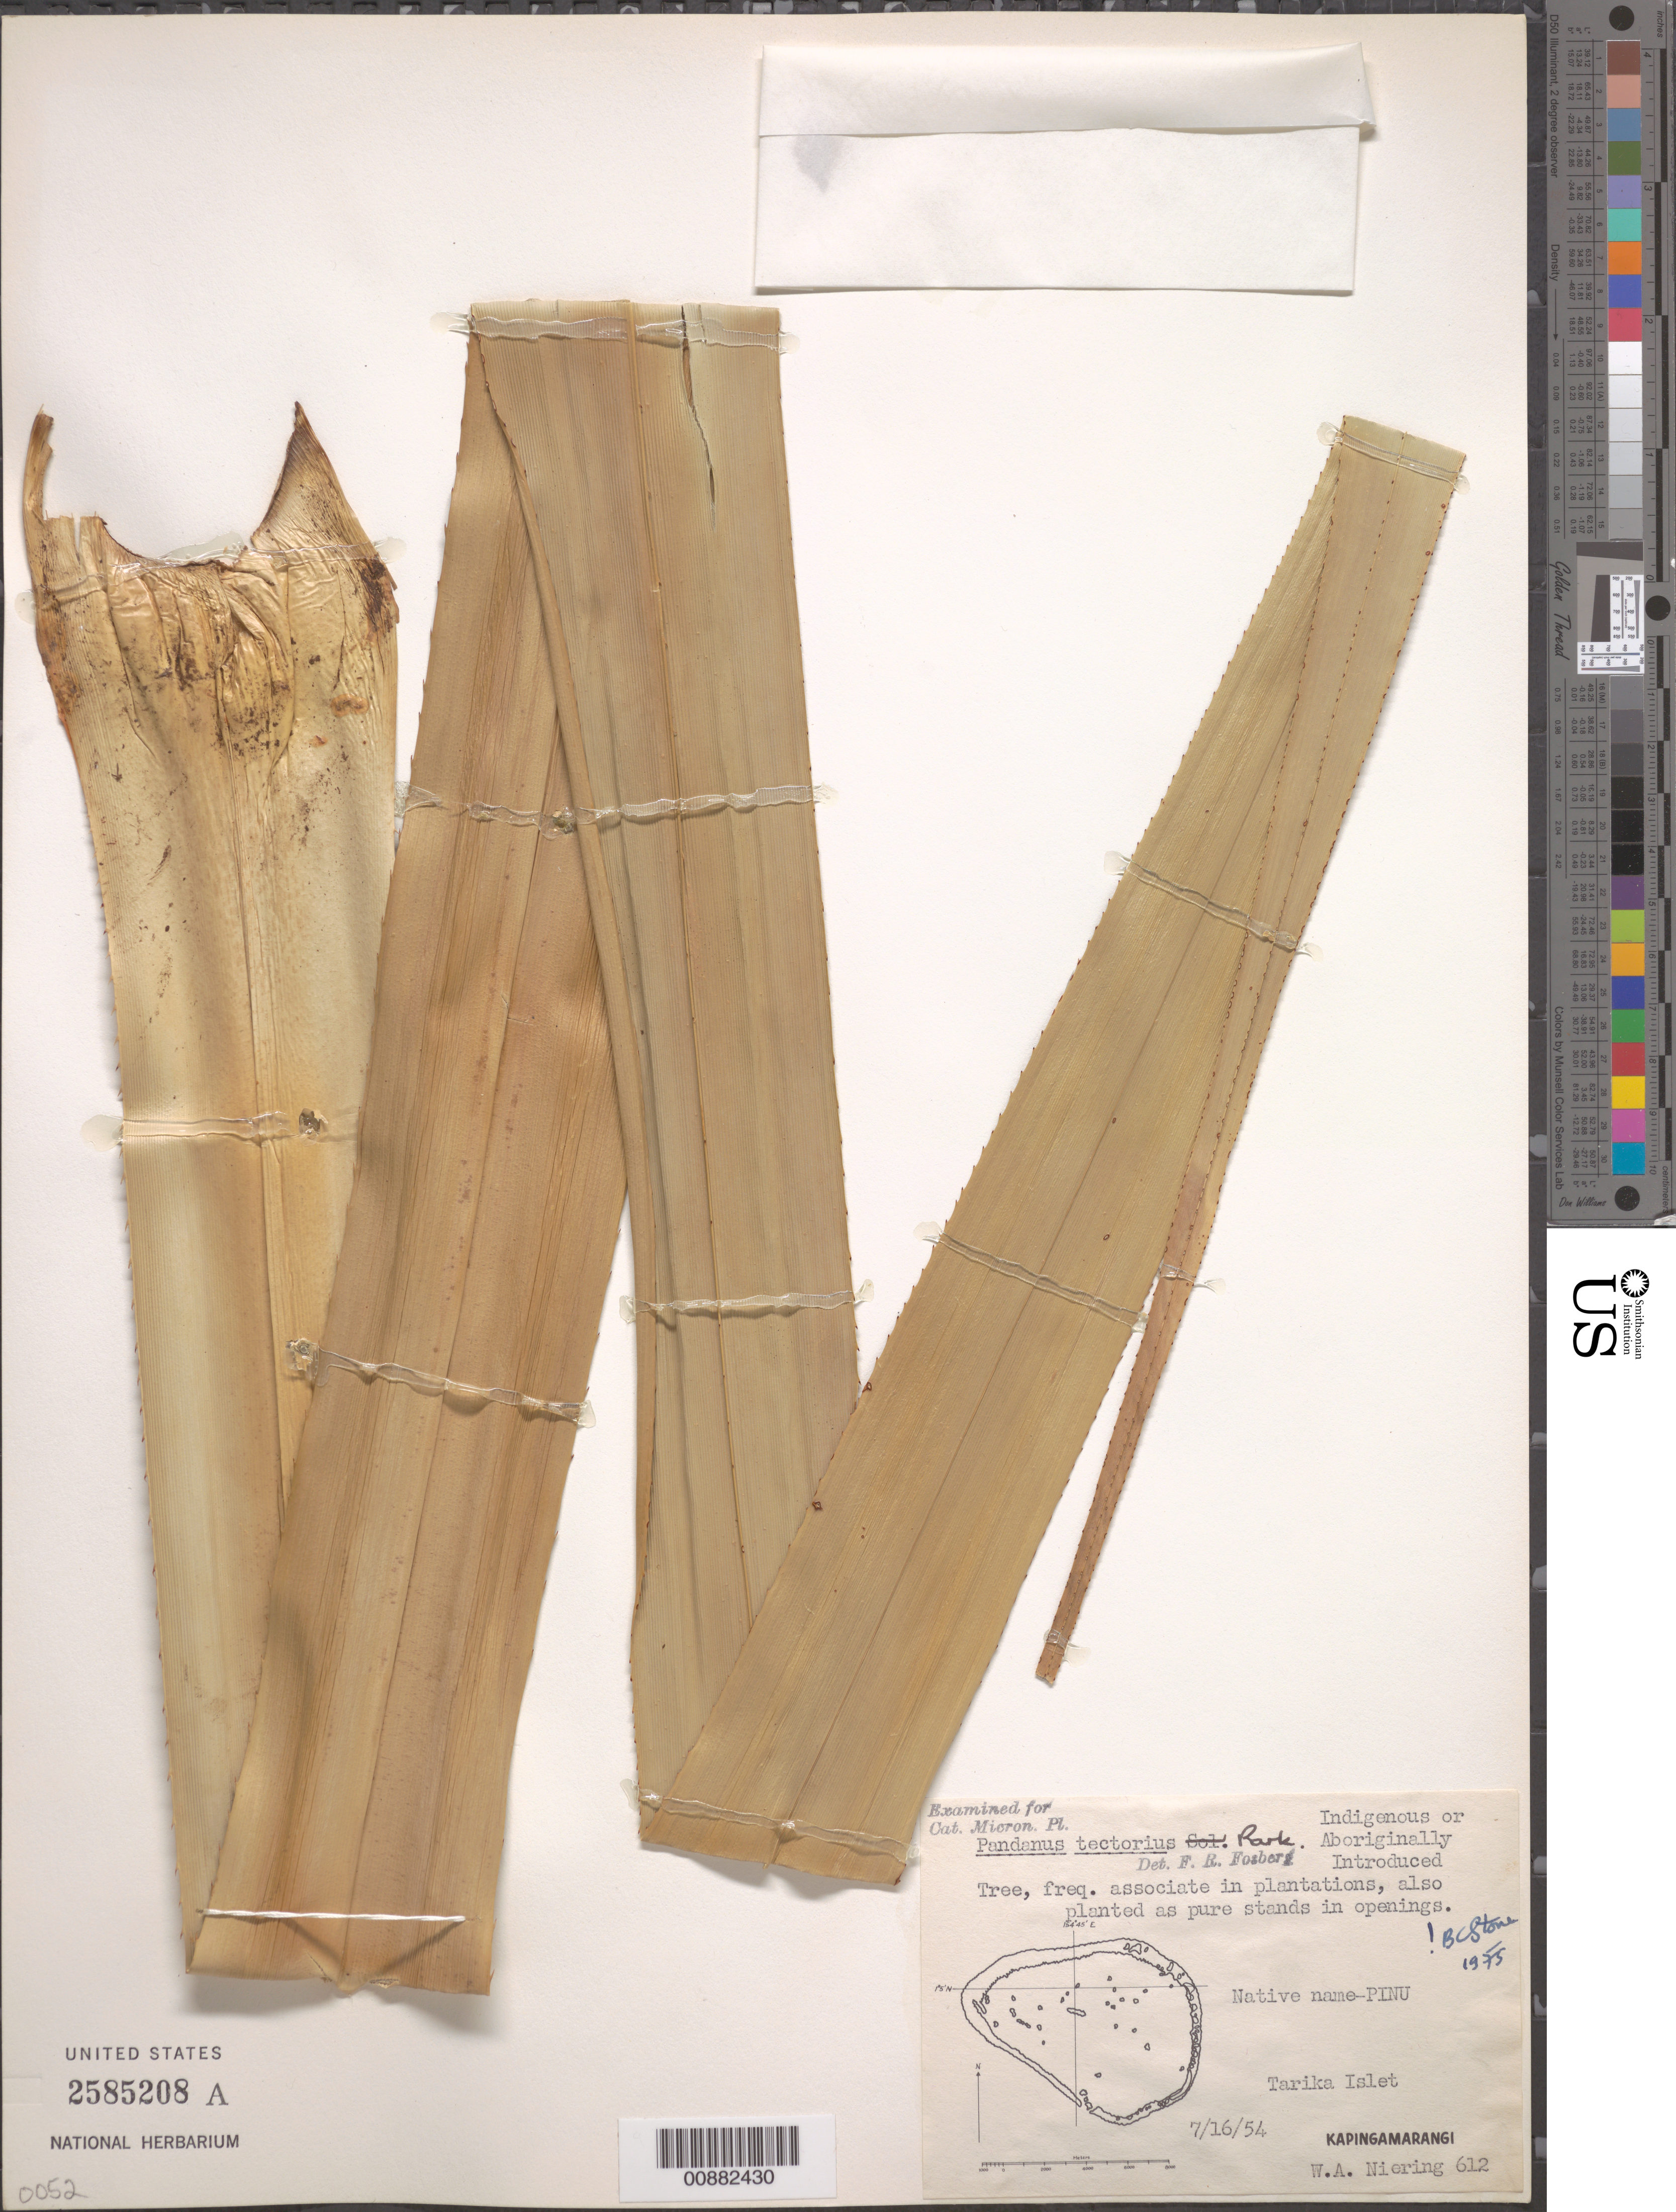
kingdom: Plantae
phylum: Tracheophyta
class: Liliopsida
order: Pandanales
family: Pandanaceae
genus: Pandanus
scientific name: Pandanus tectorius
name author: Parkinson ex DuRoi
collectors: W. Niering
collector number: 612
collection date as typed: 16 Jul 1954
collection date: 1954-07-16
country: Micronesia, Federated States of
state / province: Pohnpei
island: Kapingamarangi Atoll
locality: Tarika Islet,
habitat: Tree, freq. associate in plantations, also planed as pure stands in openings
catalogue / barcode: US 2585208